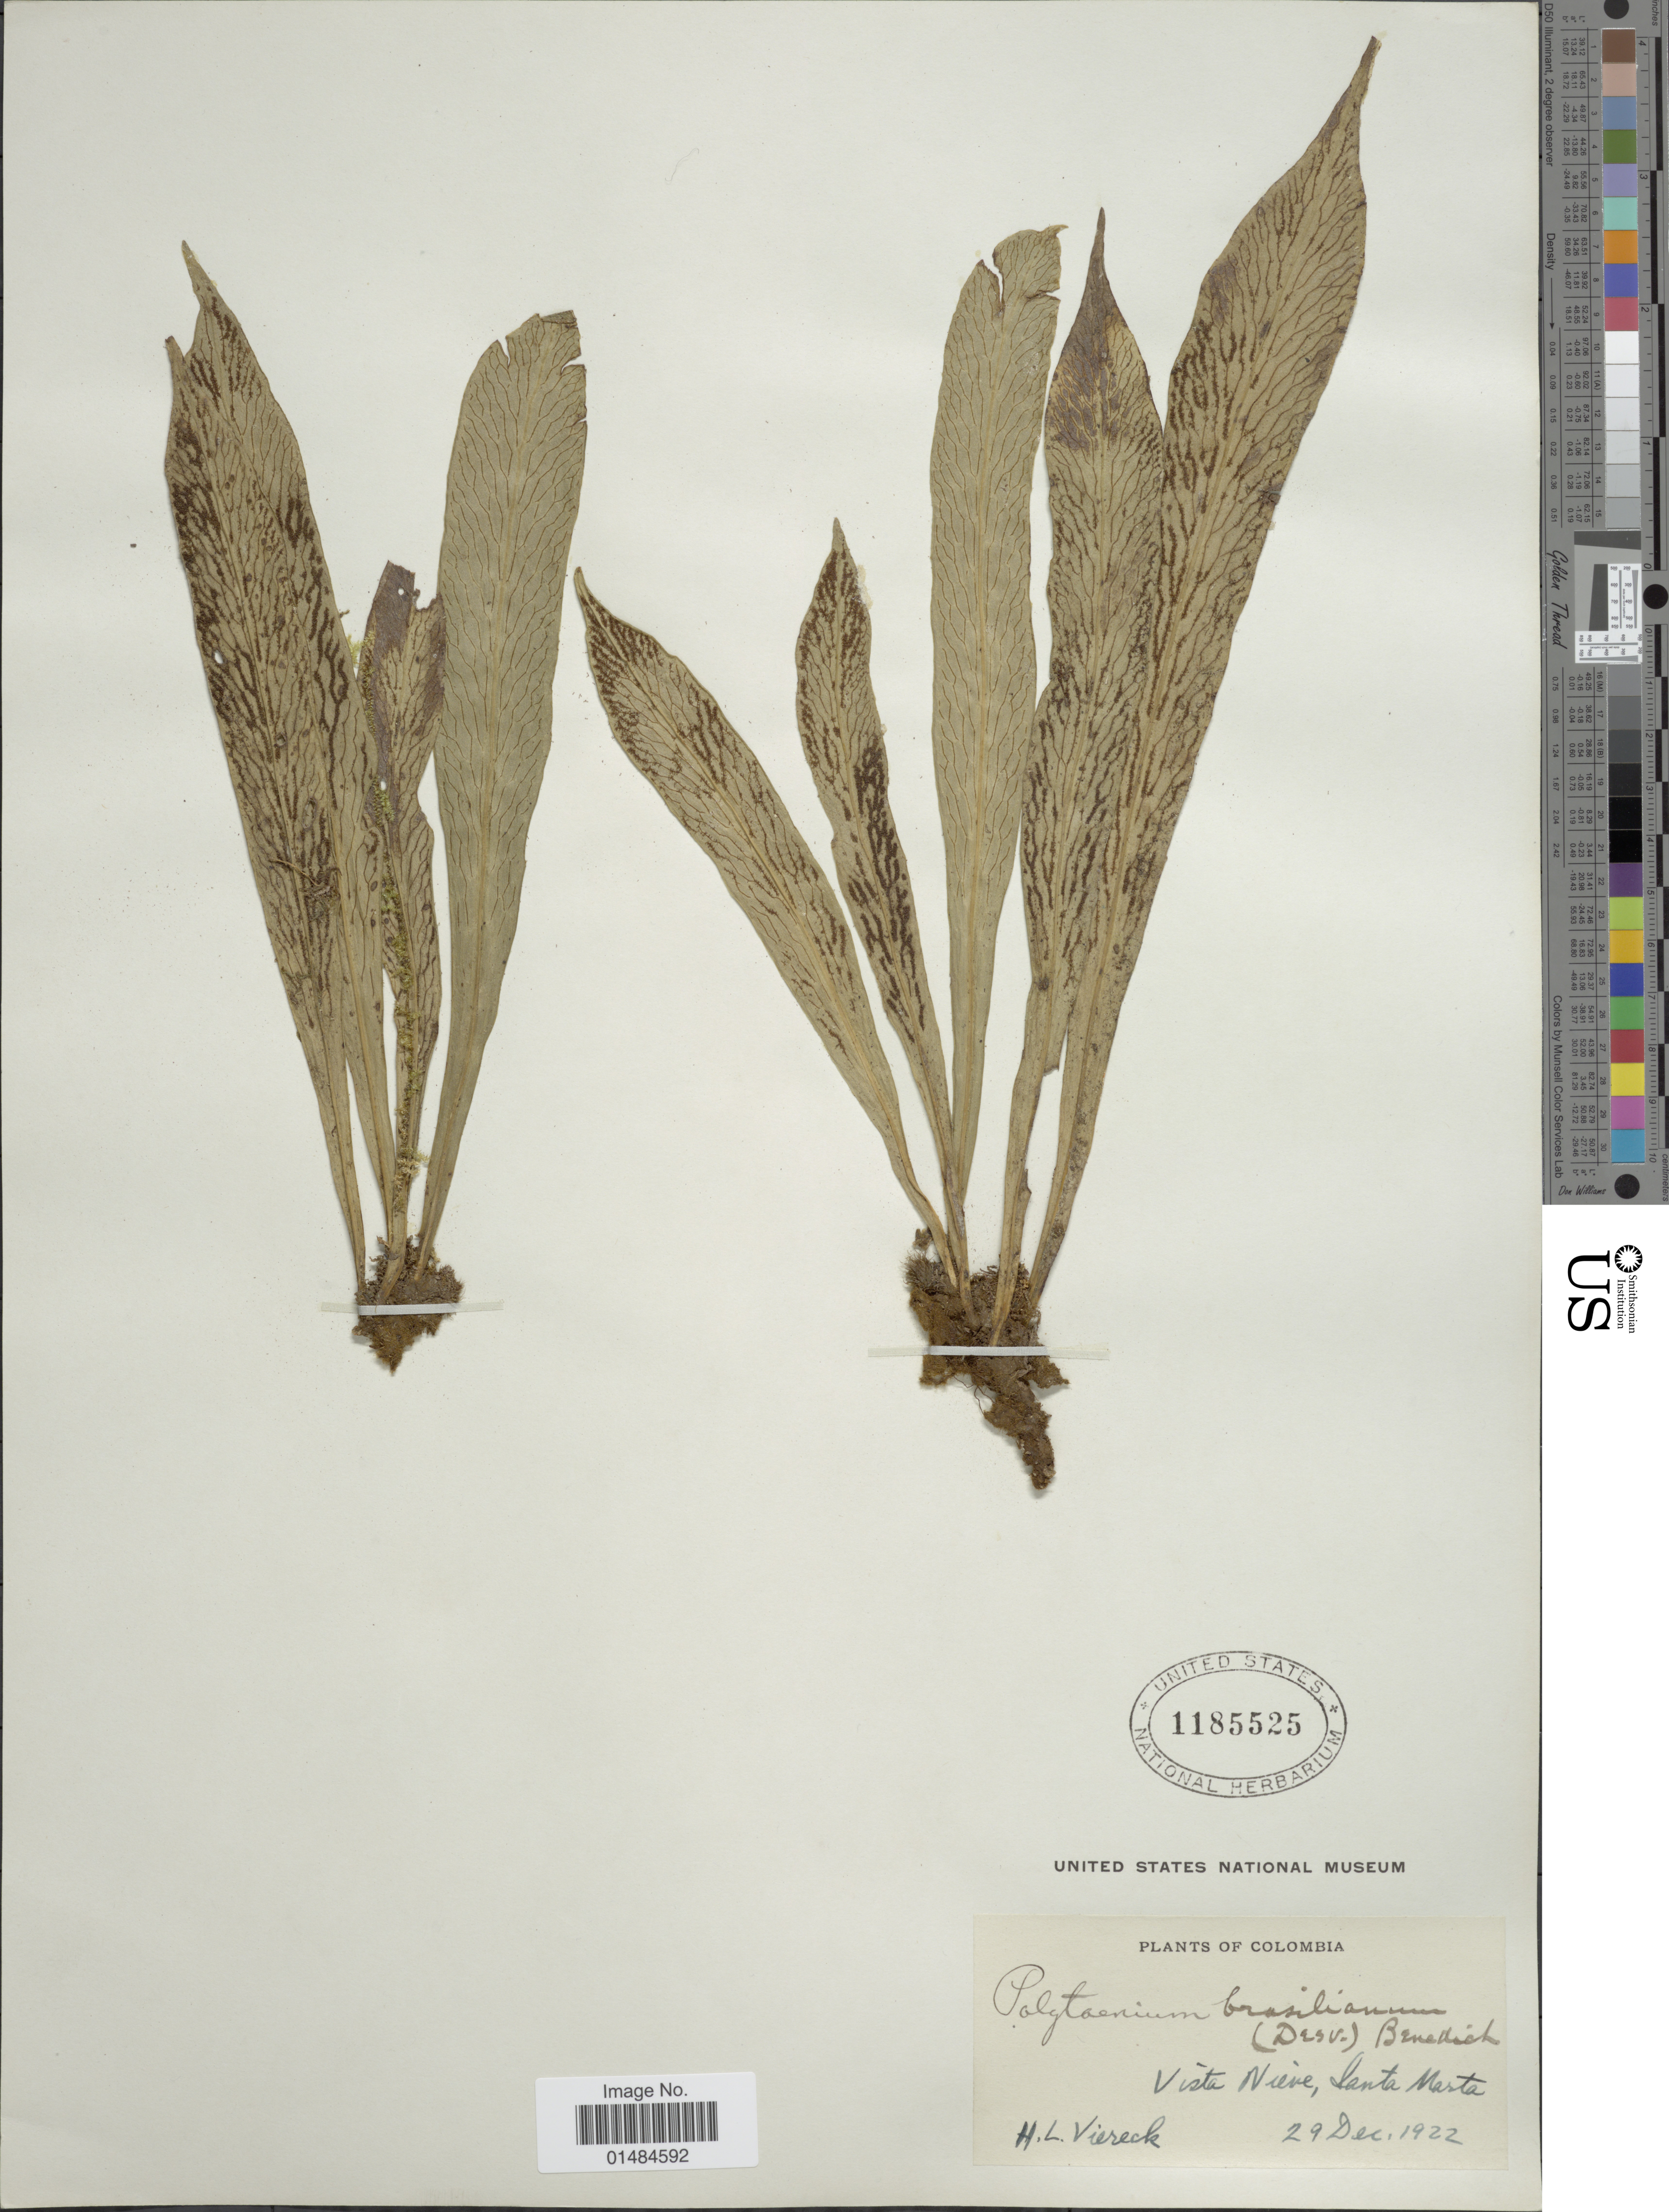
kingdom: Plantae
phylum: Tracheophyta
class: Polypodiopsida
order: Polypodiales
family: Pteridaceae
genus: Polytaenium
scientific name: Polytaenium cajenense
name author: (Desv.) Benedict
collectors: H. L. Viereck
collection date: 1922-12-29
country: Colombia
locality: Vista Nieve, Santa Marta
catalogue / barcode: US 1185525